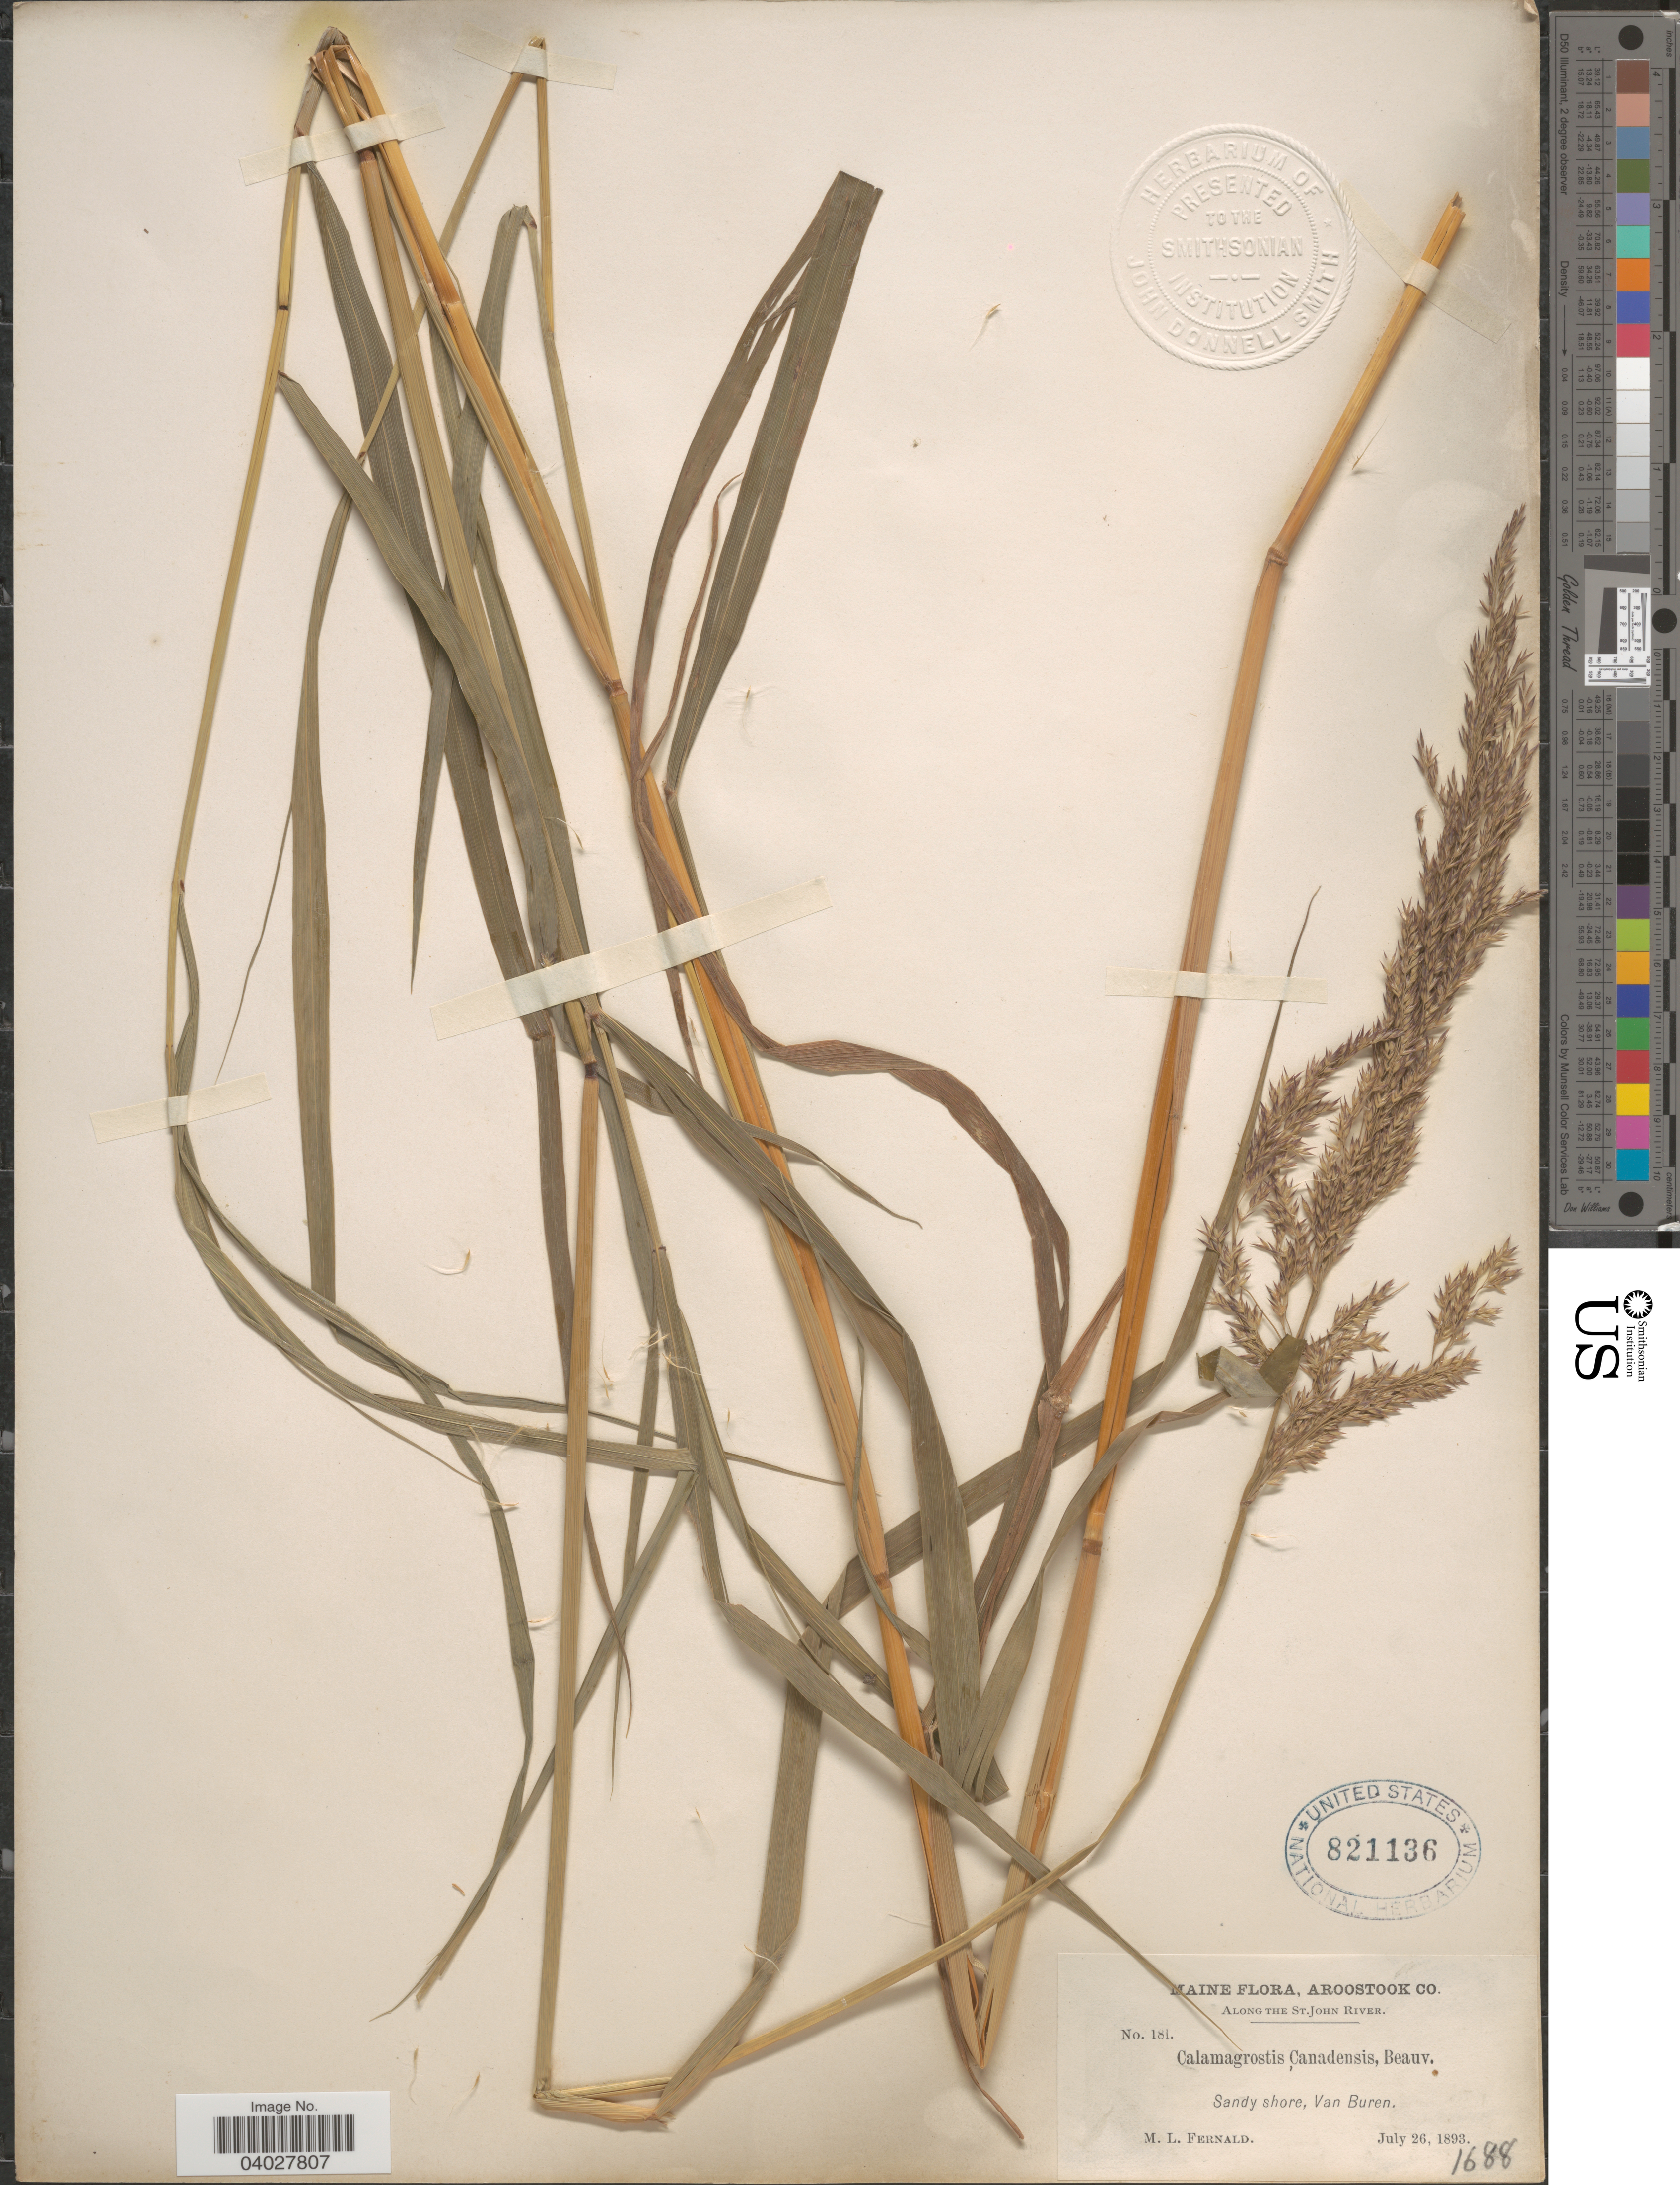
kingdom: Plantae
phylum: Tracheophyta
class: Liliopsida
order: Poales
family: Poaceae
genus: Calamagrostis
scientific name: Calamagrostis canadensis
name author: (Michx.) P. Beauv.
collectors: M. L. Fernald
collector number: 181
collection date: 1893-07-26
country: United States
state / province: Maine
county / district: Aroostook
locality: Along the St. John River. Sandy shore, Van Buren.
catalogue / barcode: US 821136